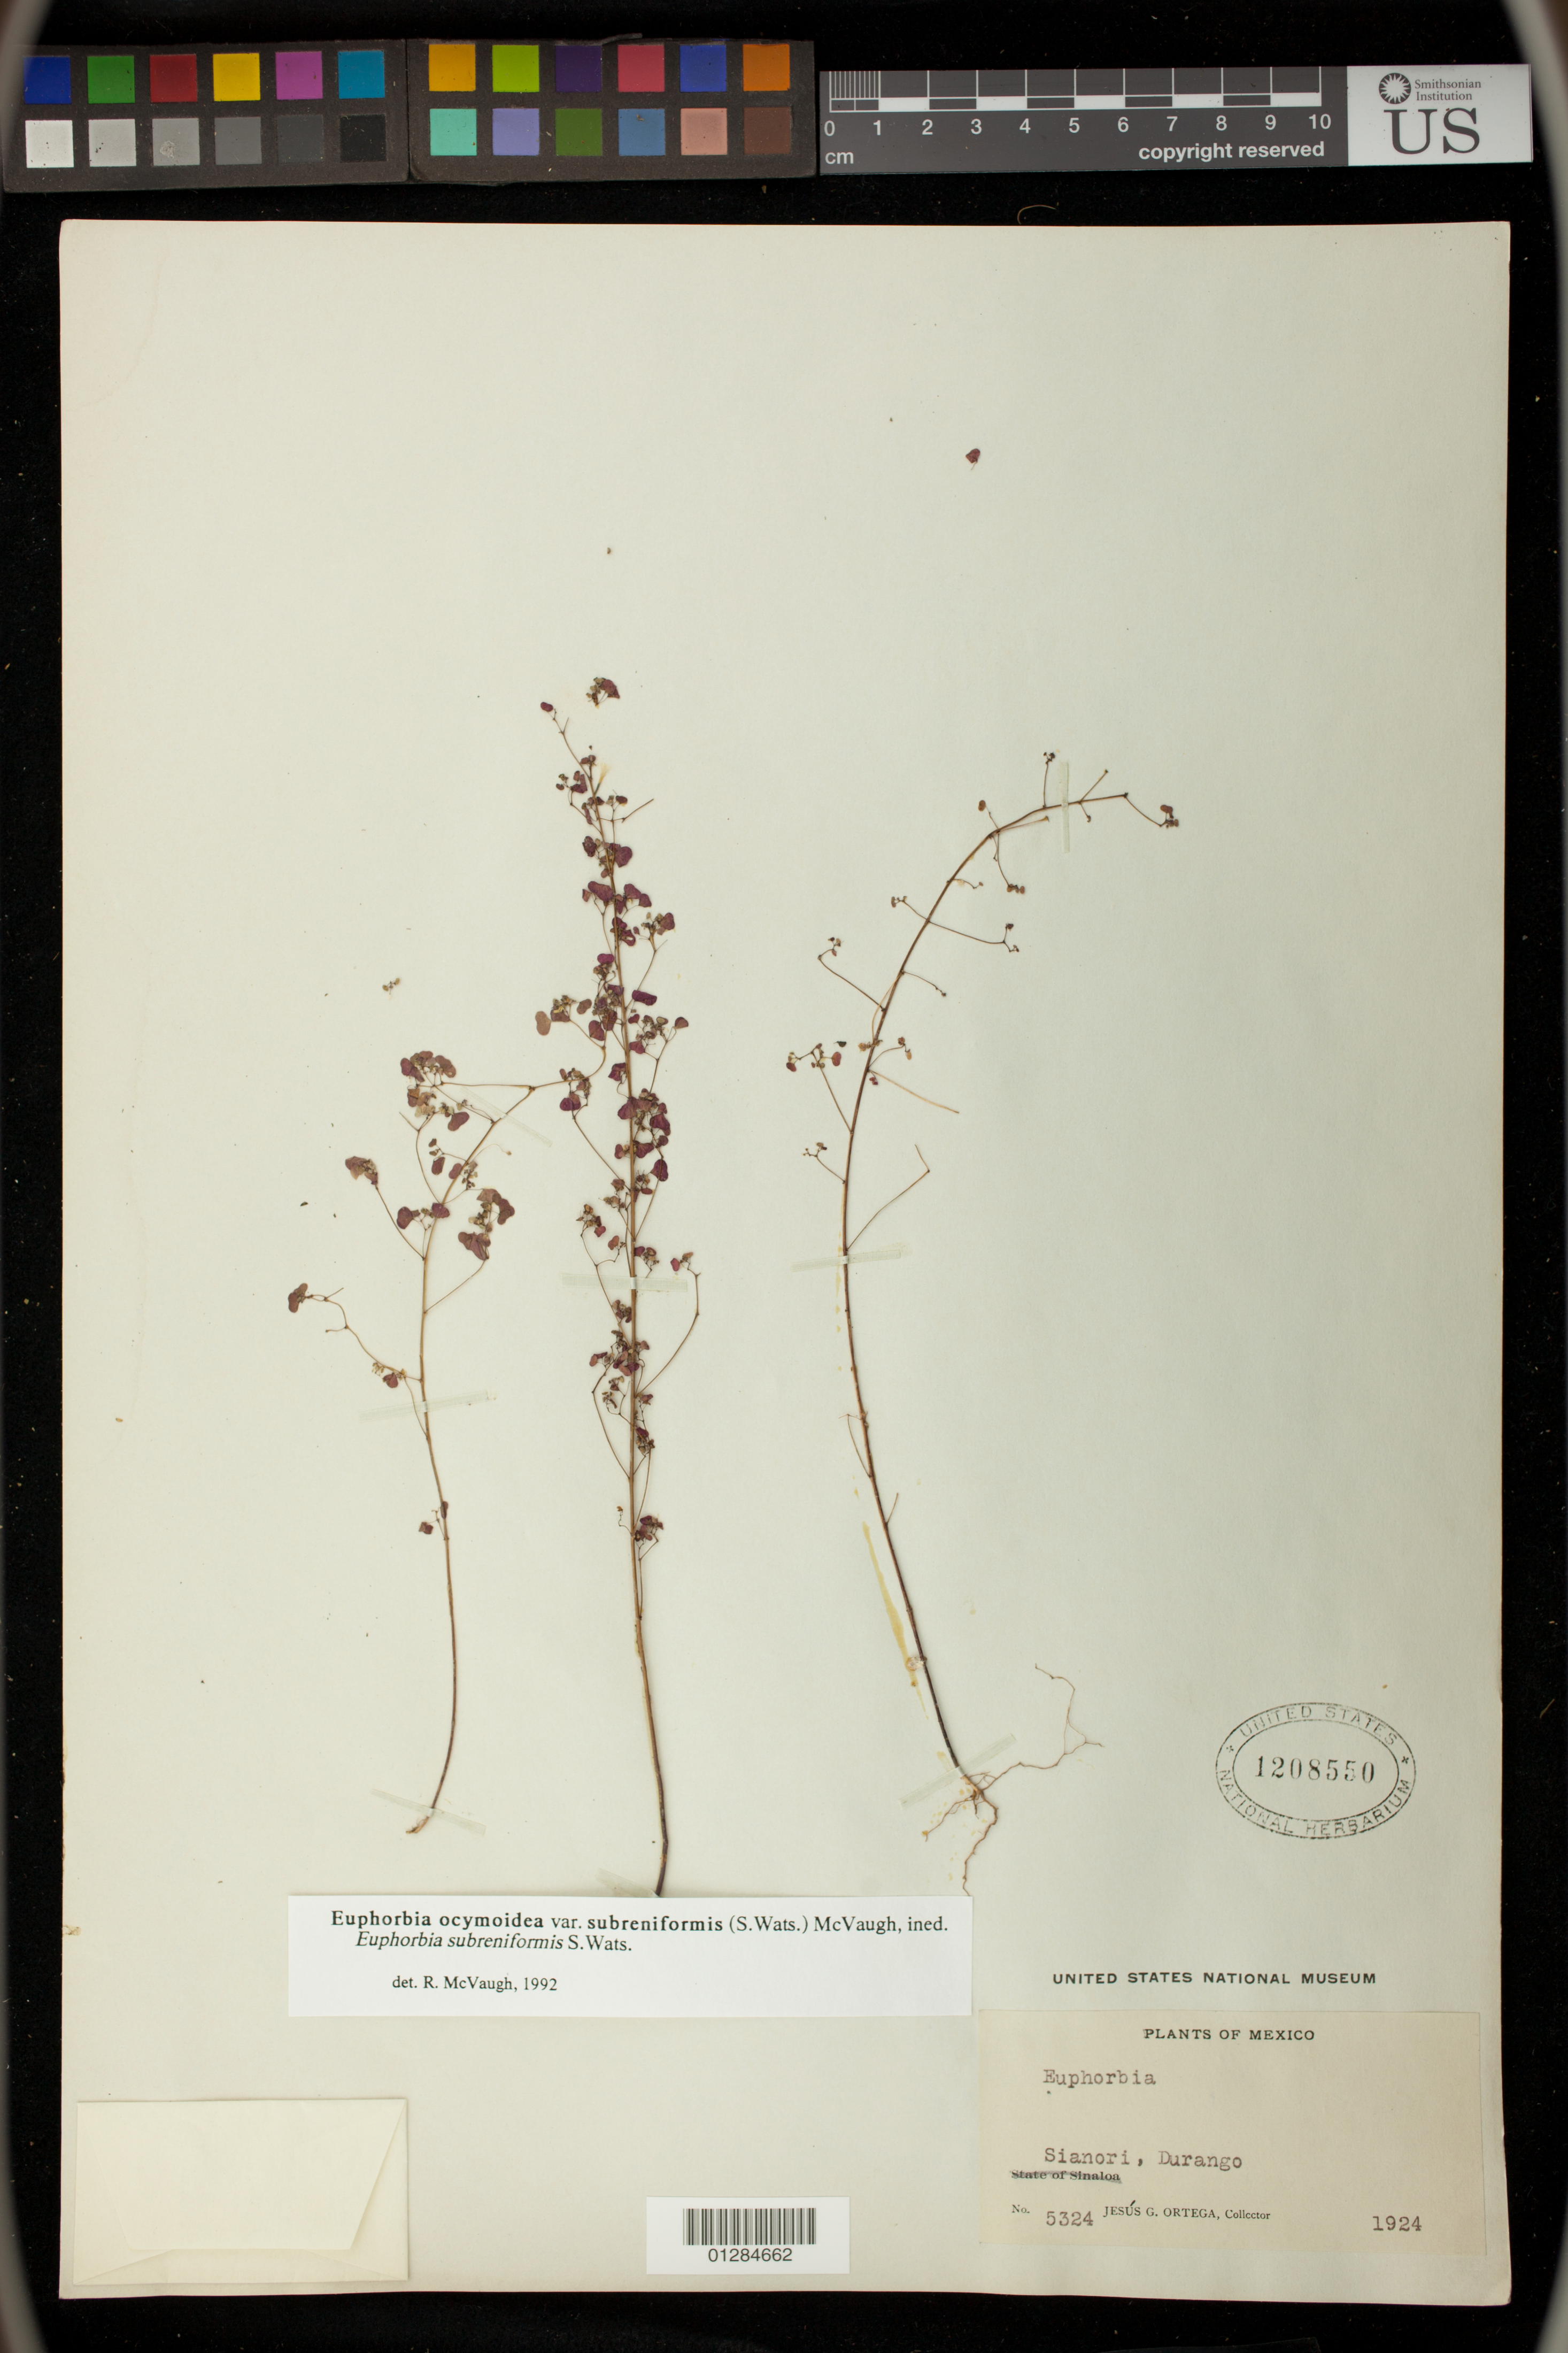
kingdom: Plantae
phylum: Tracheophyta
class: Magnoliopsida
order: Malpighiales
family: Euphorbiaceae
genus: Euphorbia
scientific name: Euphorbia fimbrilligera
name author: Mart.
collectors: J. Ortega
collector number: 5324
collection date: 1924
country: Mexico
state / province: Durango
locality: Sianori, Durango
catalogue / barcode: US 1208550